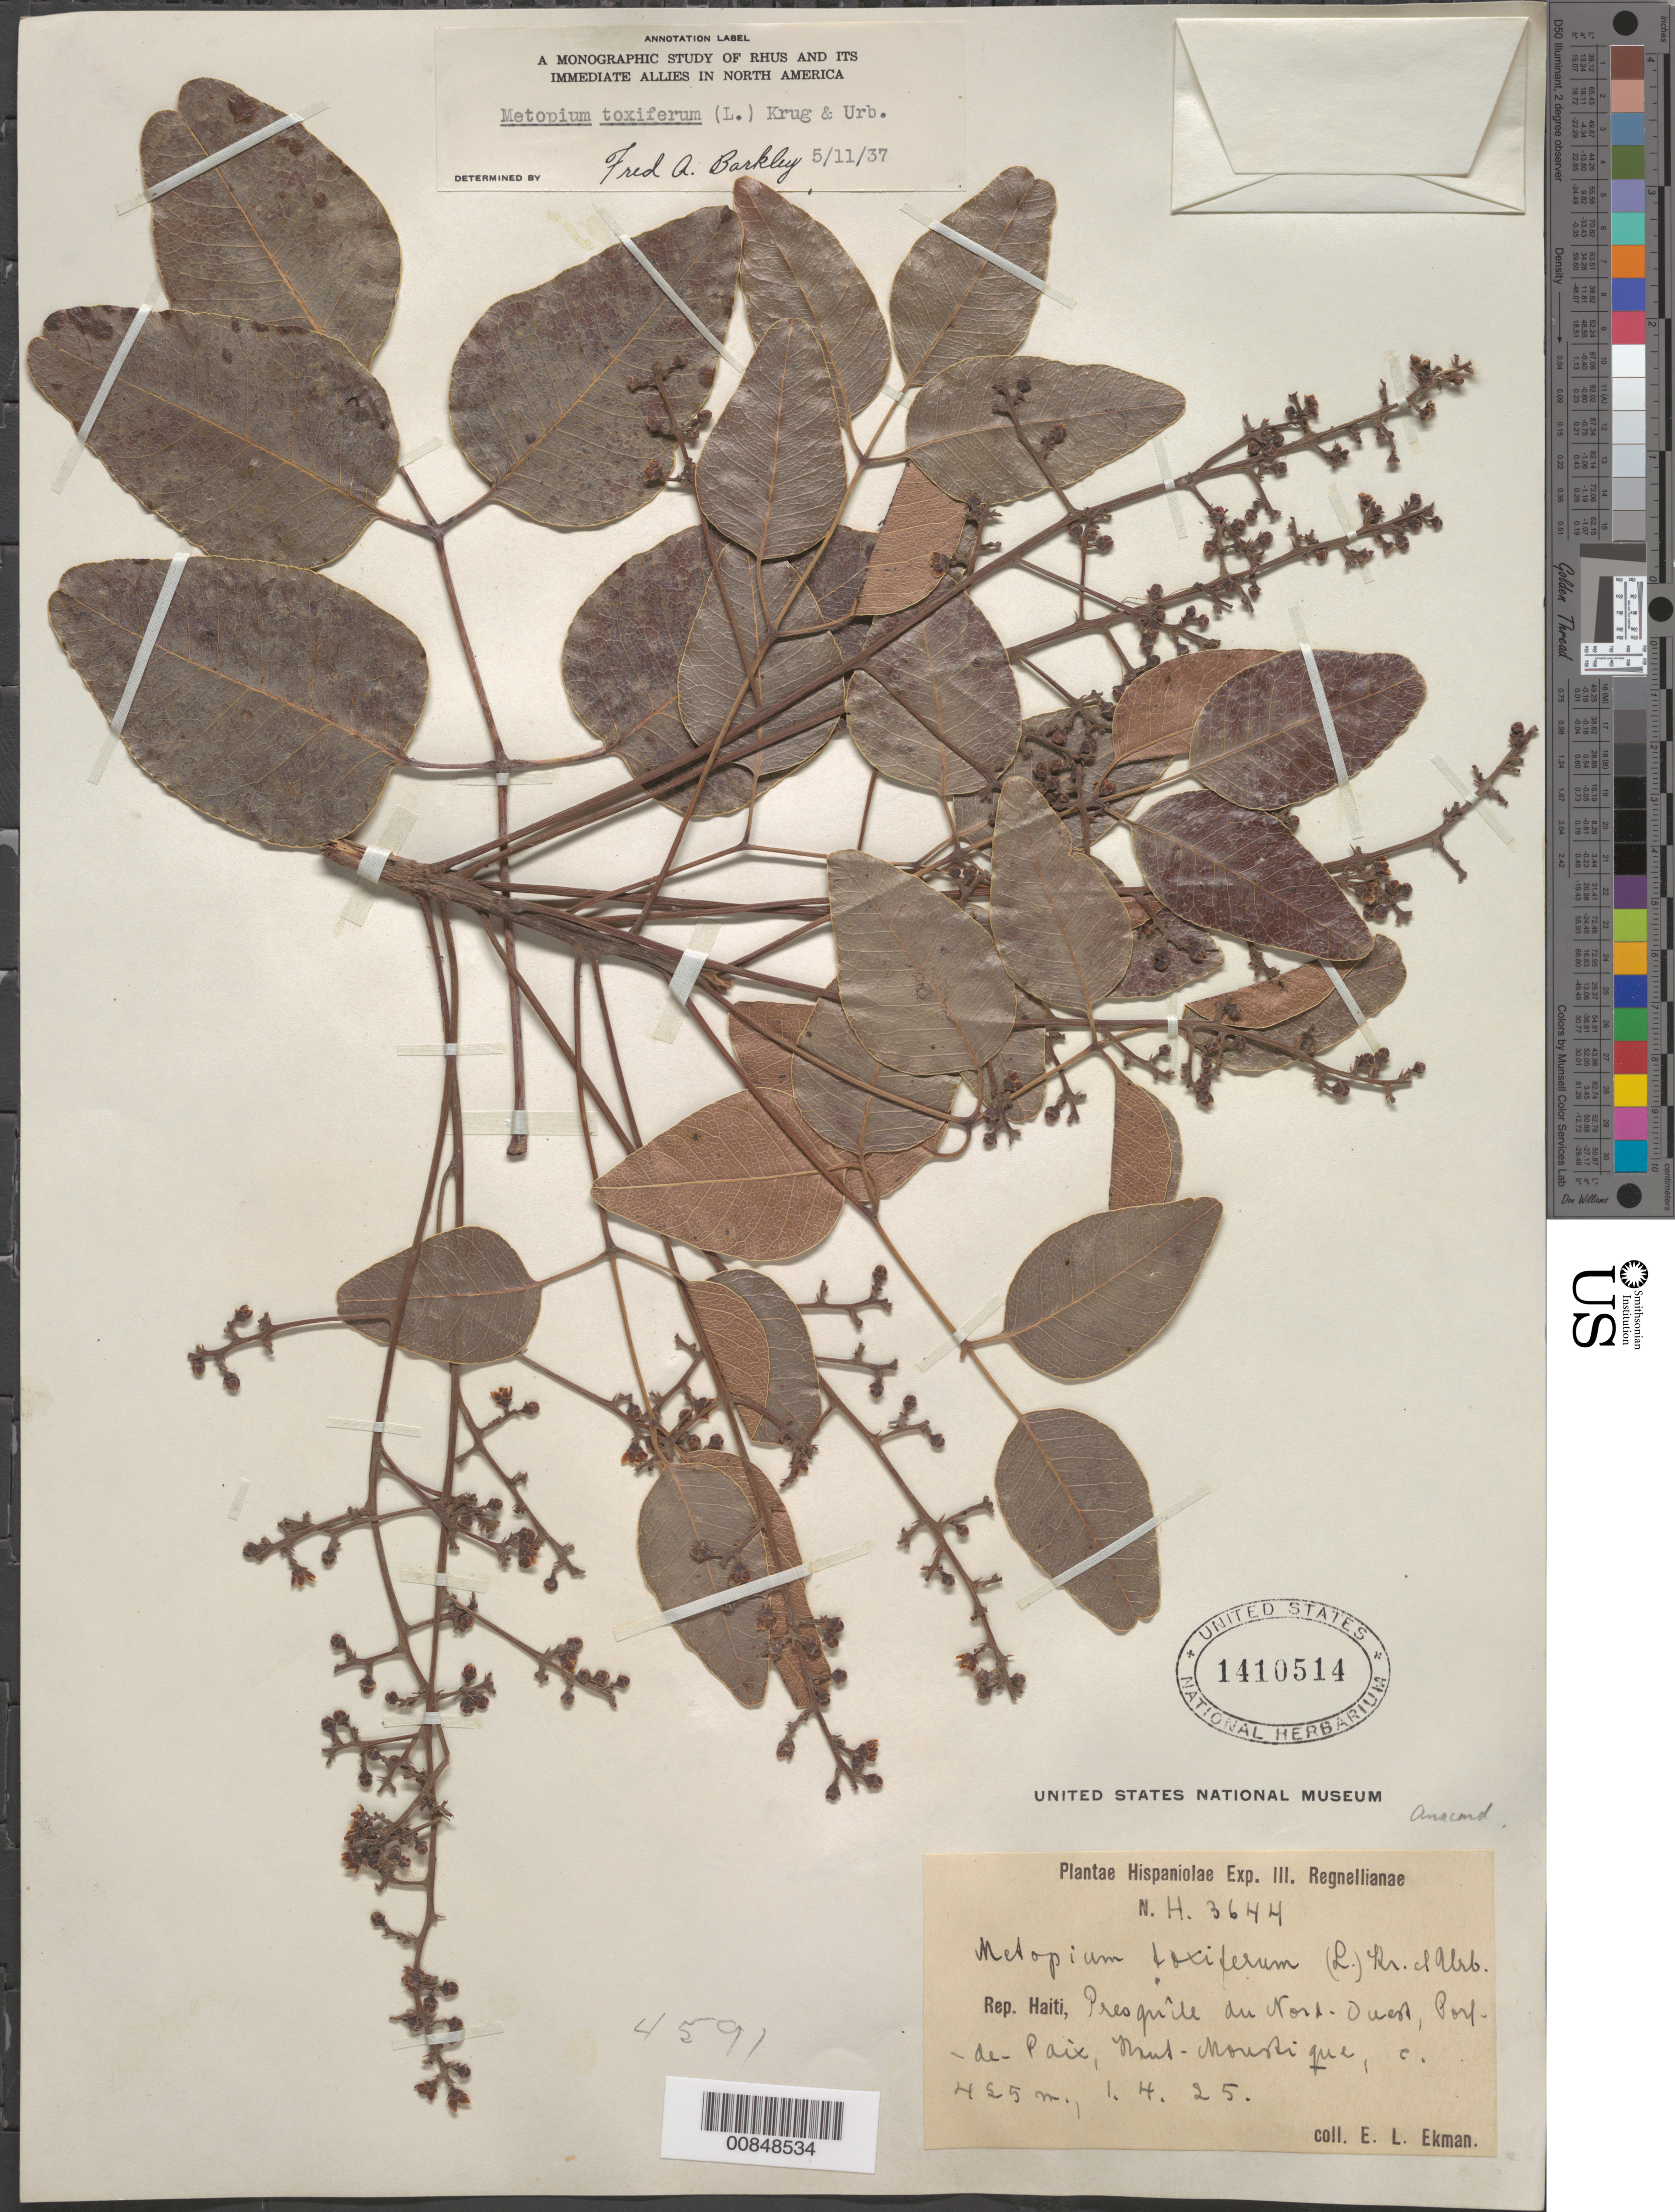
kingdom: Plantae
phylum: Tracheophyta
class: Magnoliopsida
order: Sapindales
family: Anacardiaceae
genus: Metopium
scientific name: Metopium toxiferum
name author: (L.) Krug & Urb.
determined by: Barkley, F. A.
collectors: E. L. Ekman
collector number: H 3644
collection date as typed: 01 Apr 1925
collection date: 1925-04-01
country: Haiti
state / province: Nord-Ouest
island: Hispaniola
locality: Port-de-Paix, Haut-Moustique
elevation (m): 425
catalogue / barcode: US 1410514